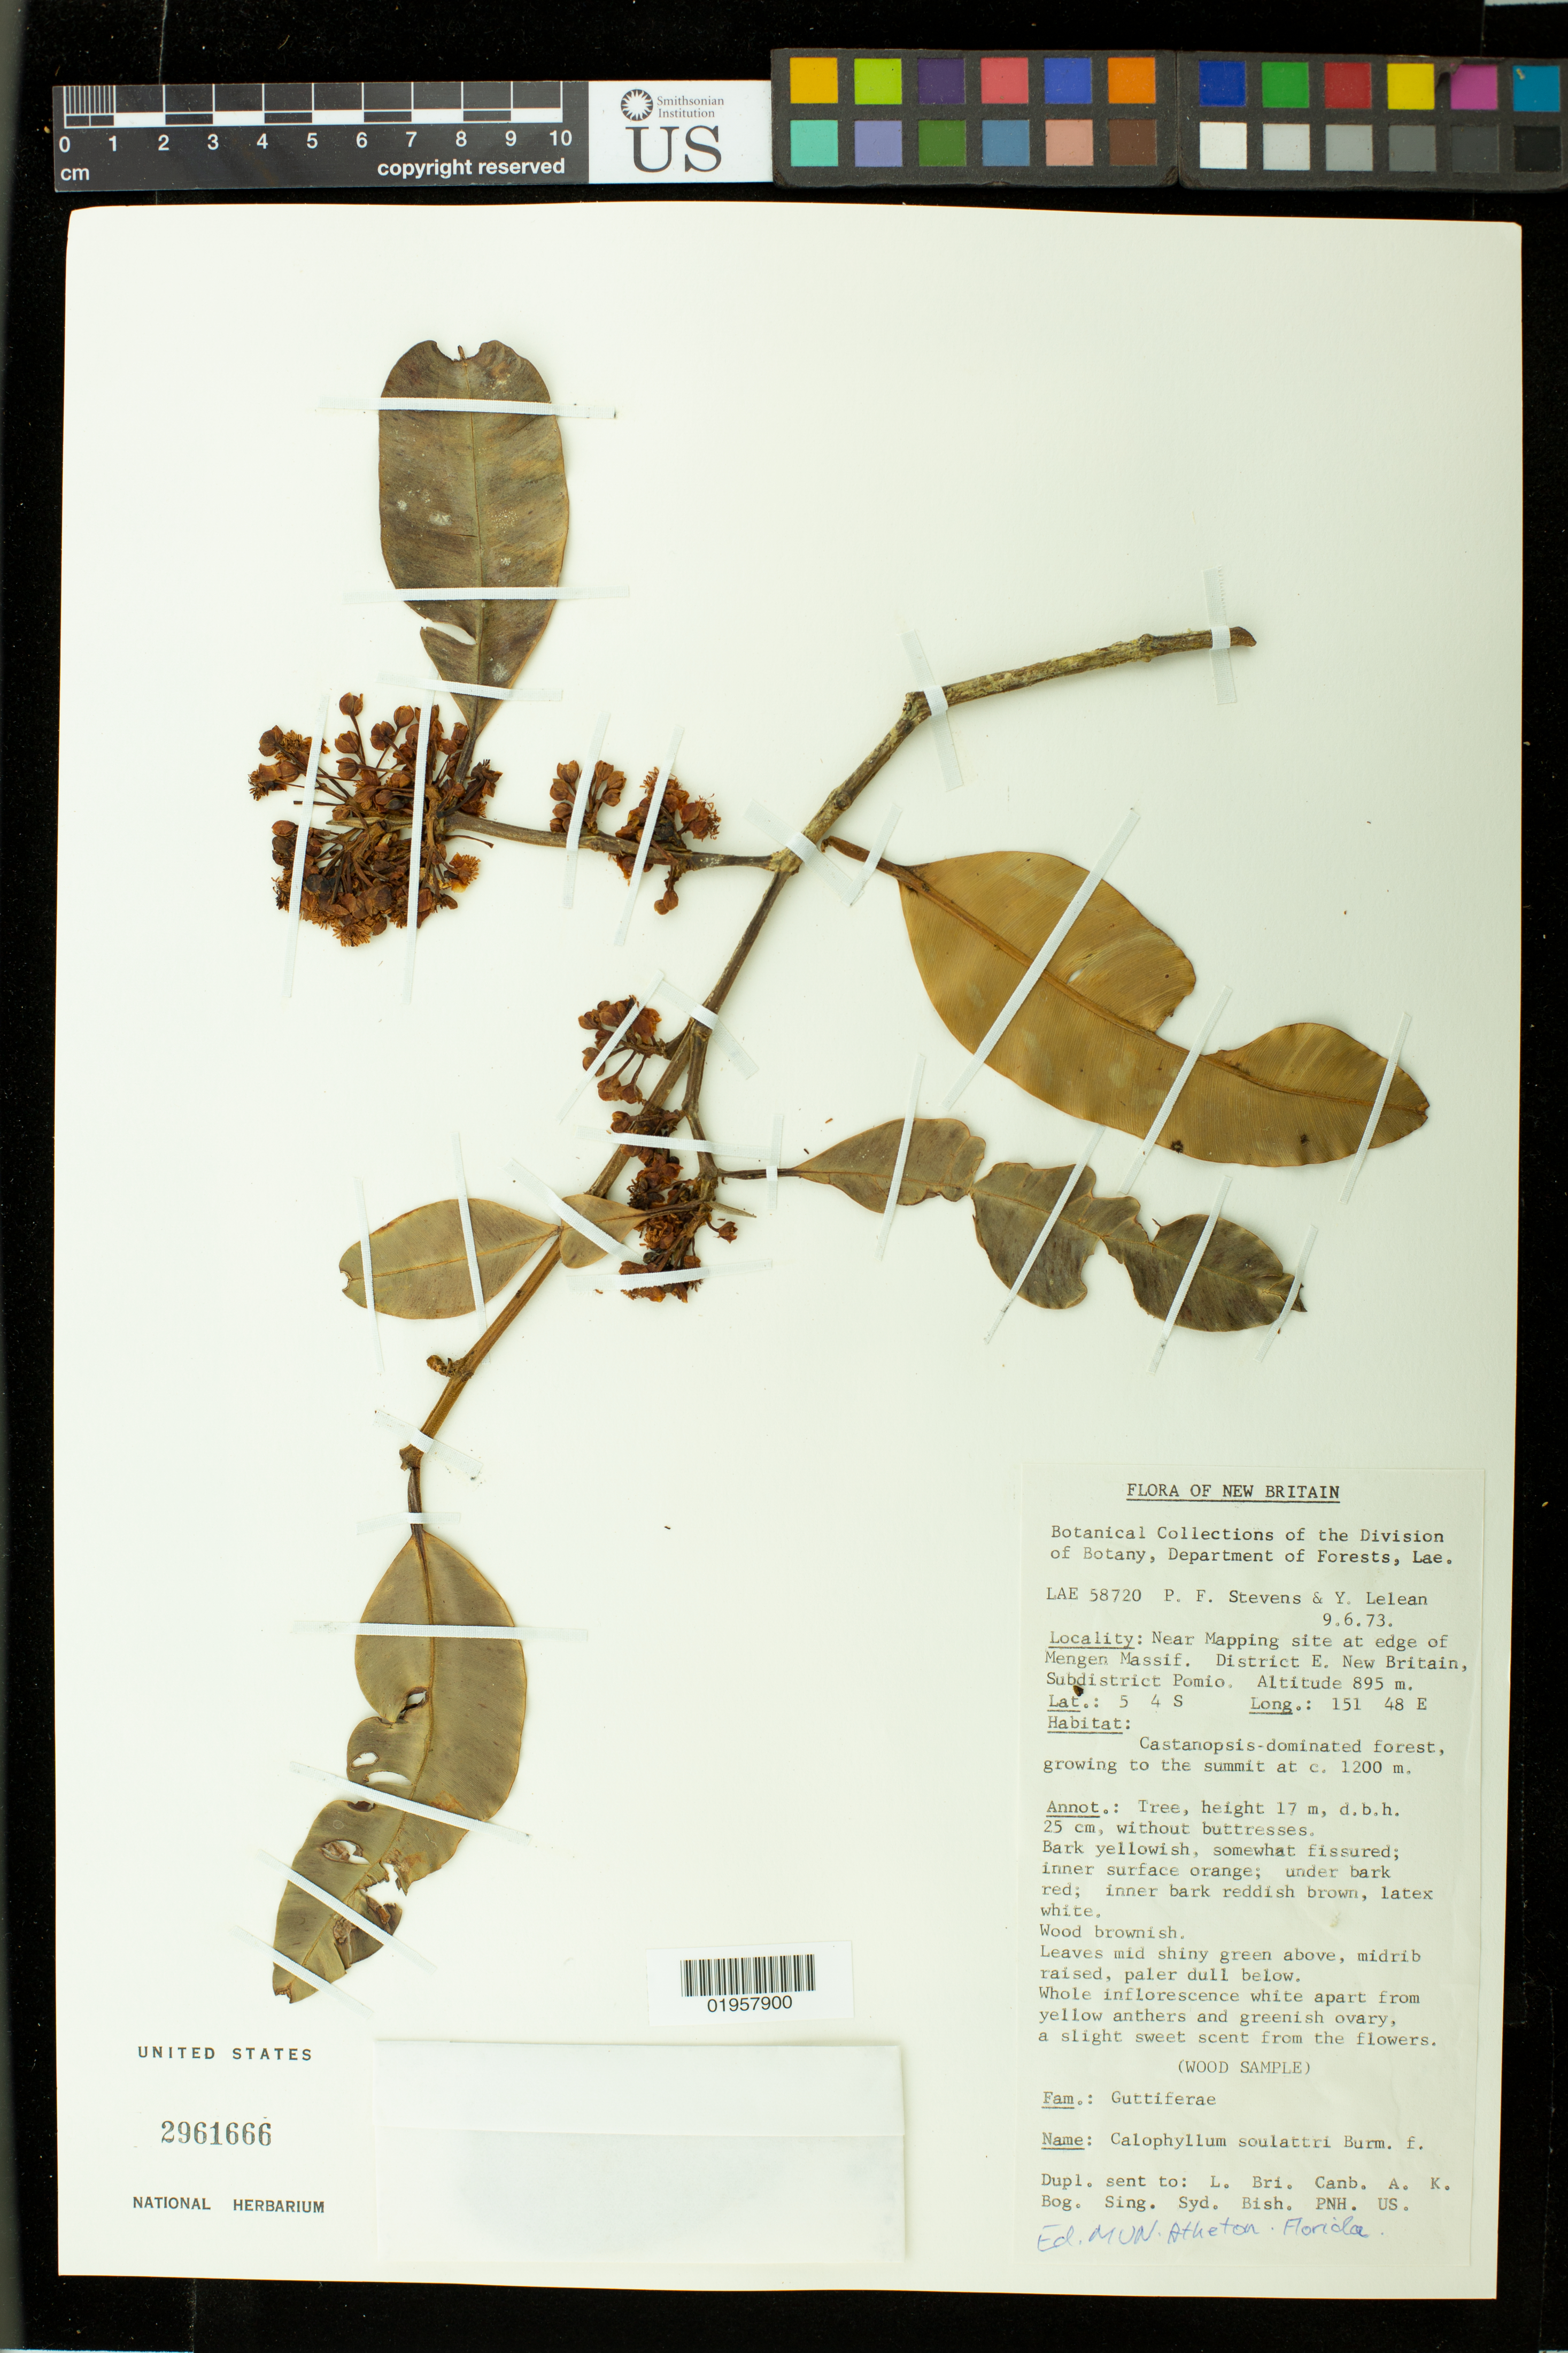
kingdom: Plantae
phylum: Tracheophyta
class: Magnoliopsida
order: Malpighiales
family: Calophyllaceae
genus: Calophyllum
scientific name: Calophyllum soulattri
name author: Burm. f.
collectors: P. F. Stevens & Y. Lelean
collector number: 58720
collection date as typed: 9.6.73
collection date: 1973-06-09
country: Papua New Guinea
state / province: East New Britain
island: New Britain I.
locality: District E. New Britain, Subdisrict Pomio, near Mapping site at edge of Mengen Massif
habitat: Catanopsis-dominated forest, growing to the summit at c. 1200 m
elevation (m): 895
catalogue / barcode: US 2961666